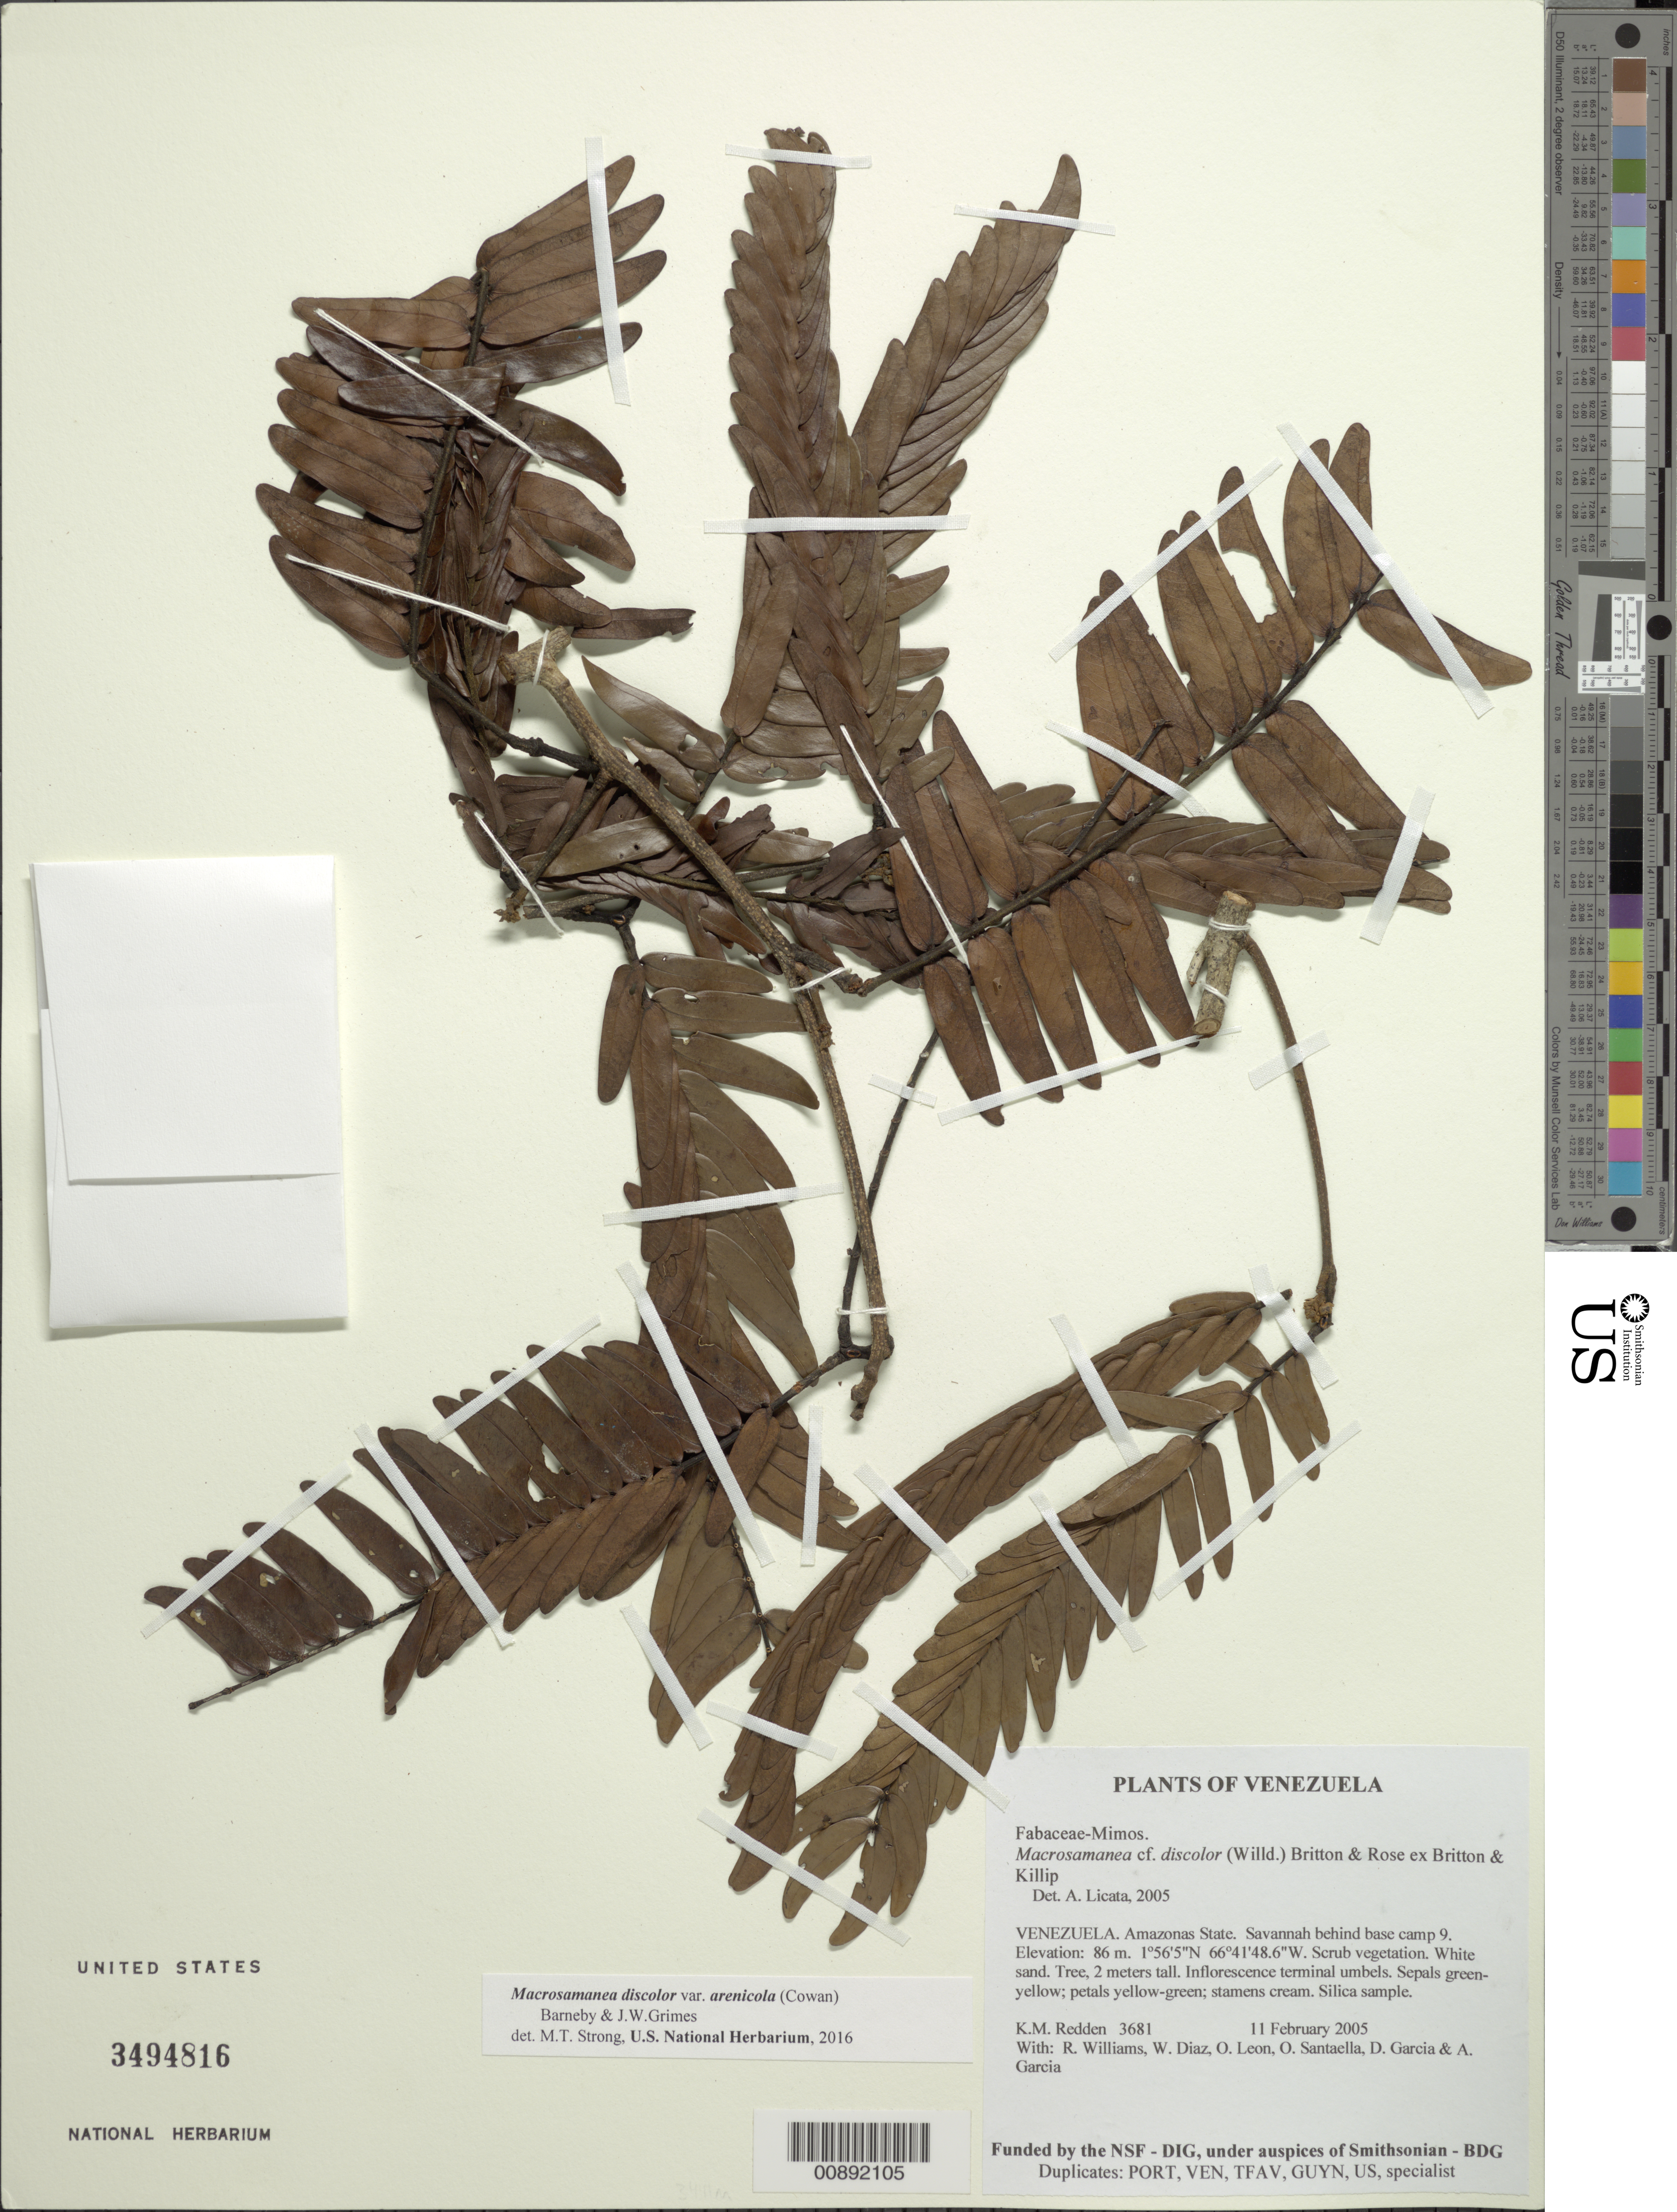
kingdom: Plantae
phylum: Tracheophyta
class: Magnoliopsida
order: Fabales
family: Fabaceae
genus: Macrosamanea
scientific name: Macrosamanea discolor var. arenicola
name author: (R.S. Cowan) Barneby & J.W. Grimes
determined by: Strong, M. T., (US), Smithsonian Institution - National Museum of Natural History (UNITED STATES)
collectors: K. M. Redden, R. Williams, W. Díaz P., O. León, O. Santaella, D. Garcia & A. Garcia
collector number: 3681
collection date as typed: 11 February 2005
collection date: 2005-02-11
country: Venezuela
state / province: Amazonas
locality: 24 - Savannah behind base camp 9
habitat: Scrub vegetation. White sand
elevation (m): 86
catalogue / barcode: US 3494816